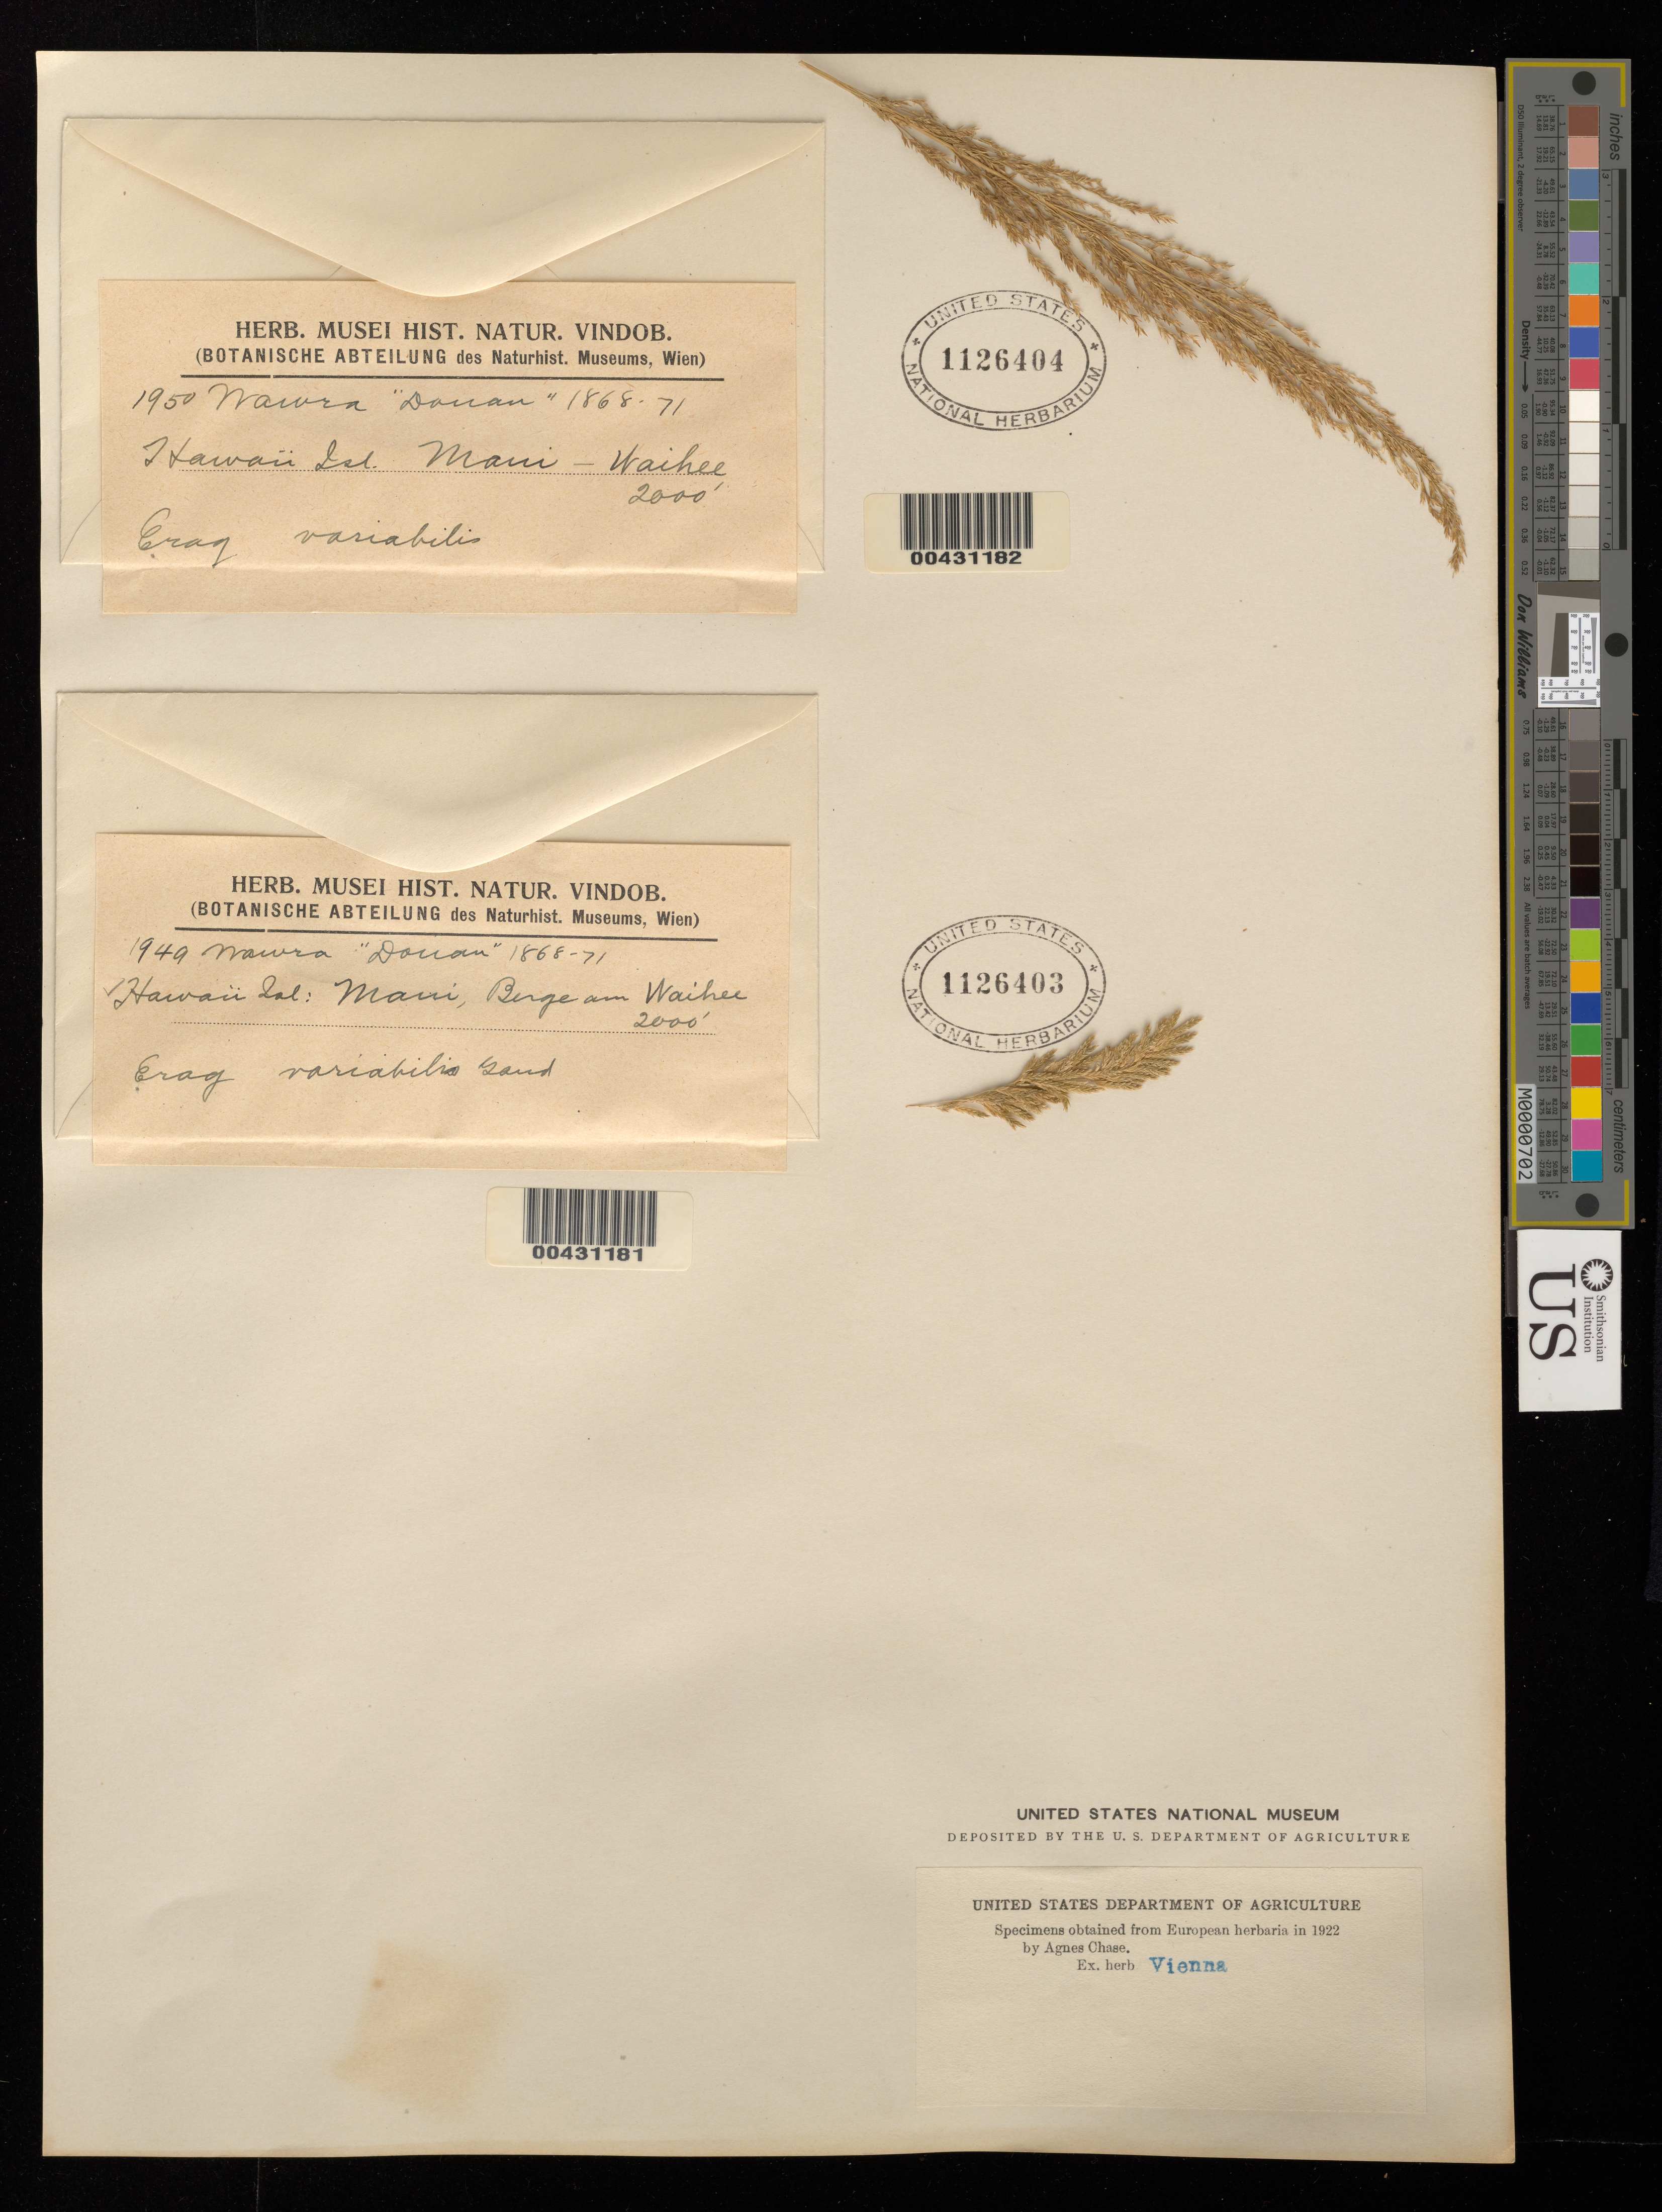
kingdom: Plantae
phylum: Tracheophyta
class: Liliopsida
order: Poales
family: Poaceae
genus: Eragrostis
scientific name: Eragrostis variabilis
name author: (Gaudich.) Steud.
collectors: A. Chase & Ex Herbarium Vienna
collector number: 1949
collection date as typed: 1868 to 1871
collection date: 1868/1871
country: United States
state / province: Hawaii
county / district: Maui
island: Maui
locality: Hawaii Isl: Maui, Birge am Waihee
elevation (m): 610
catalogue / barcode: US 1126403